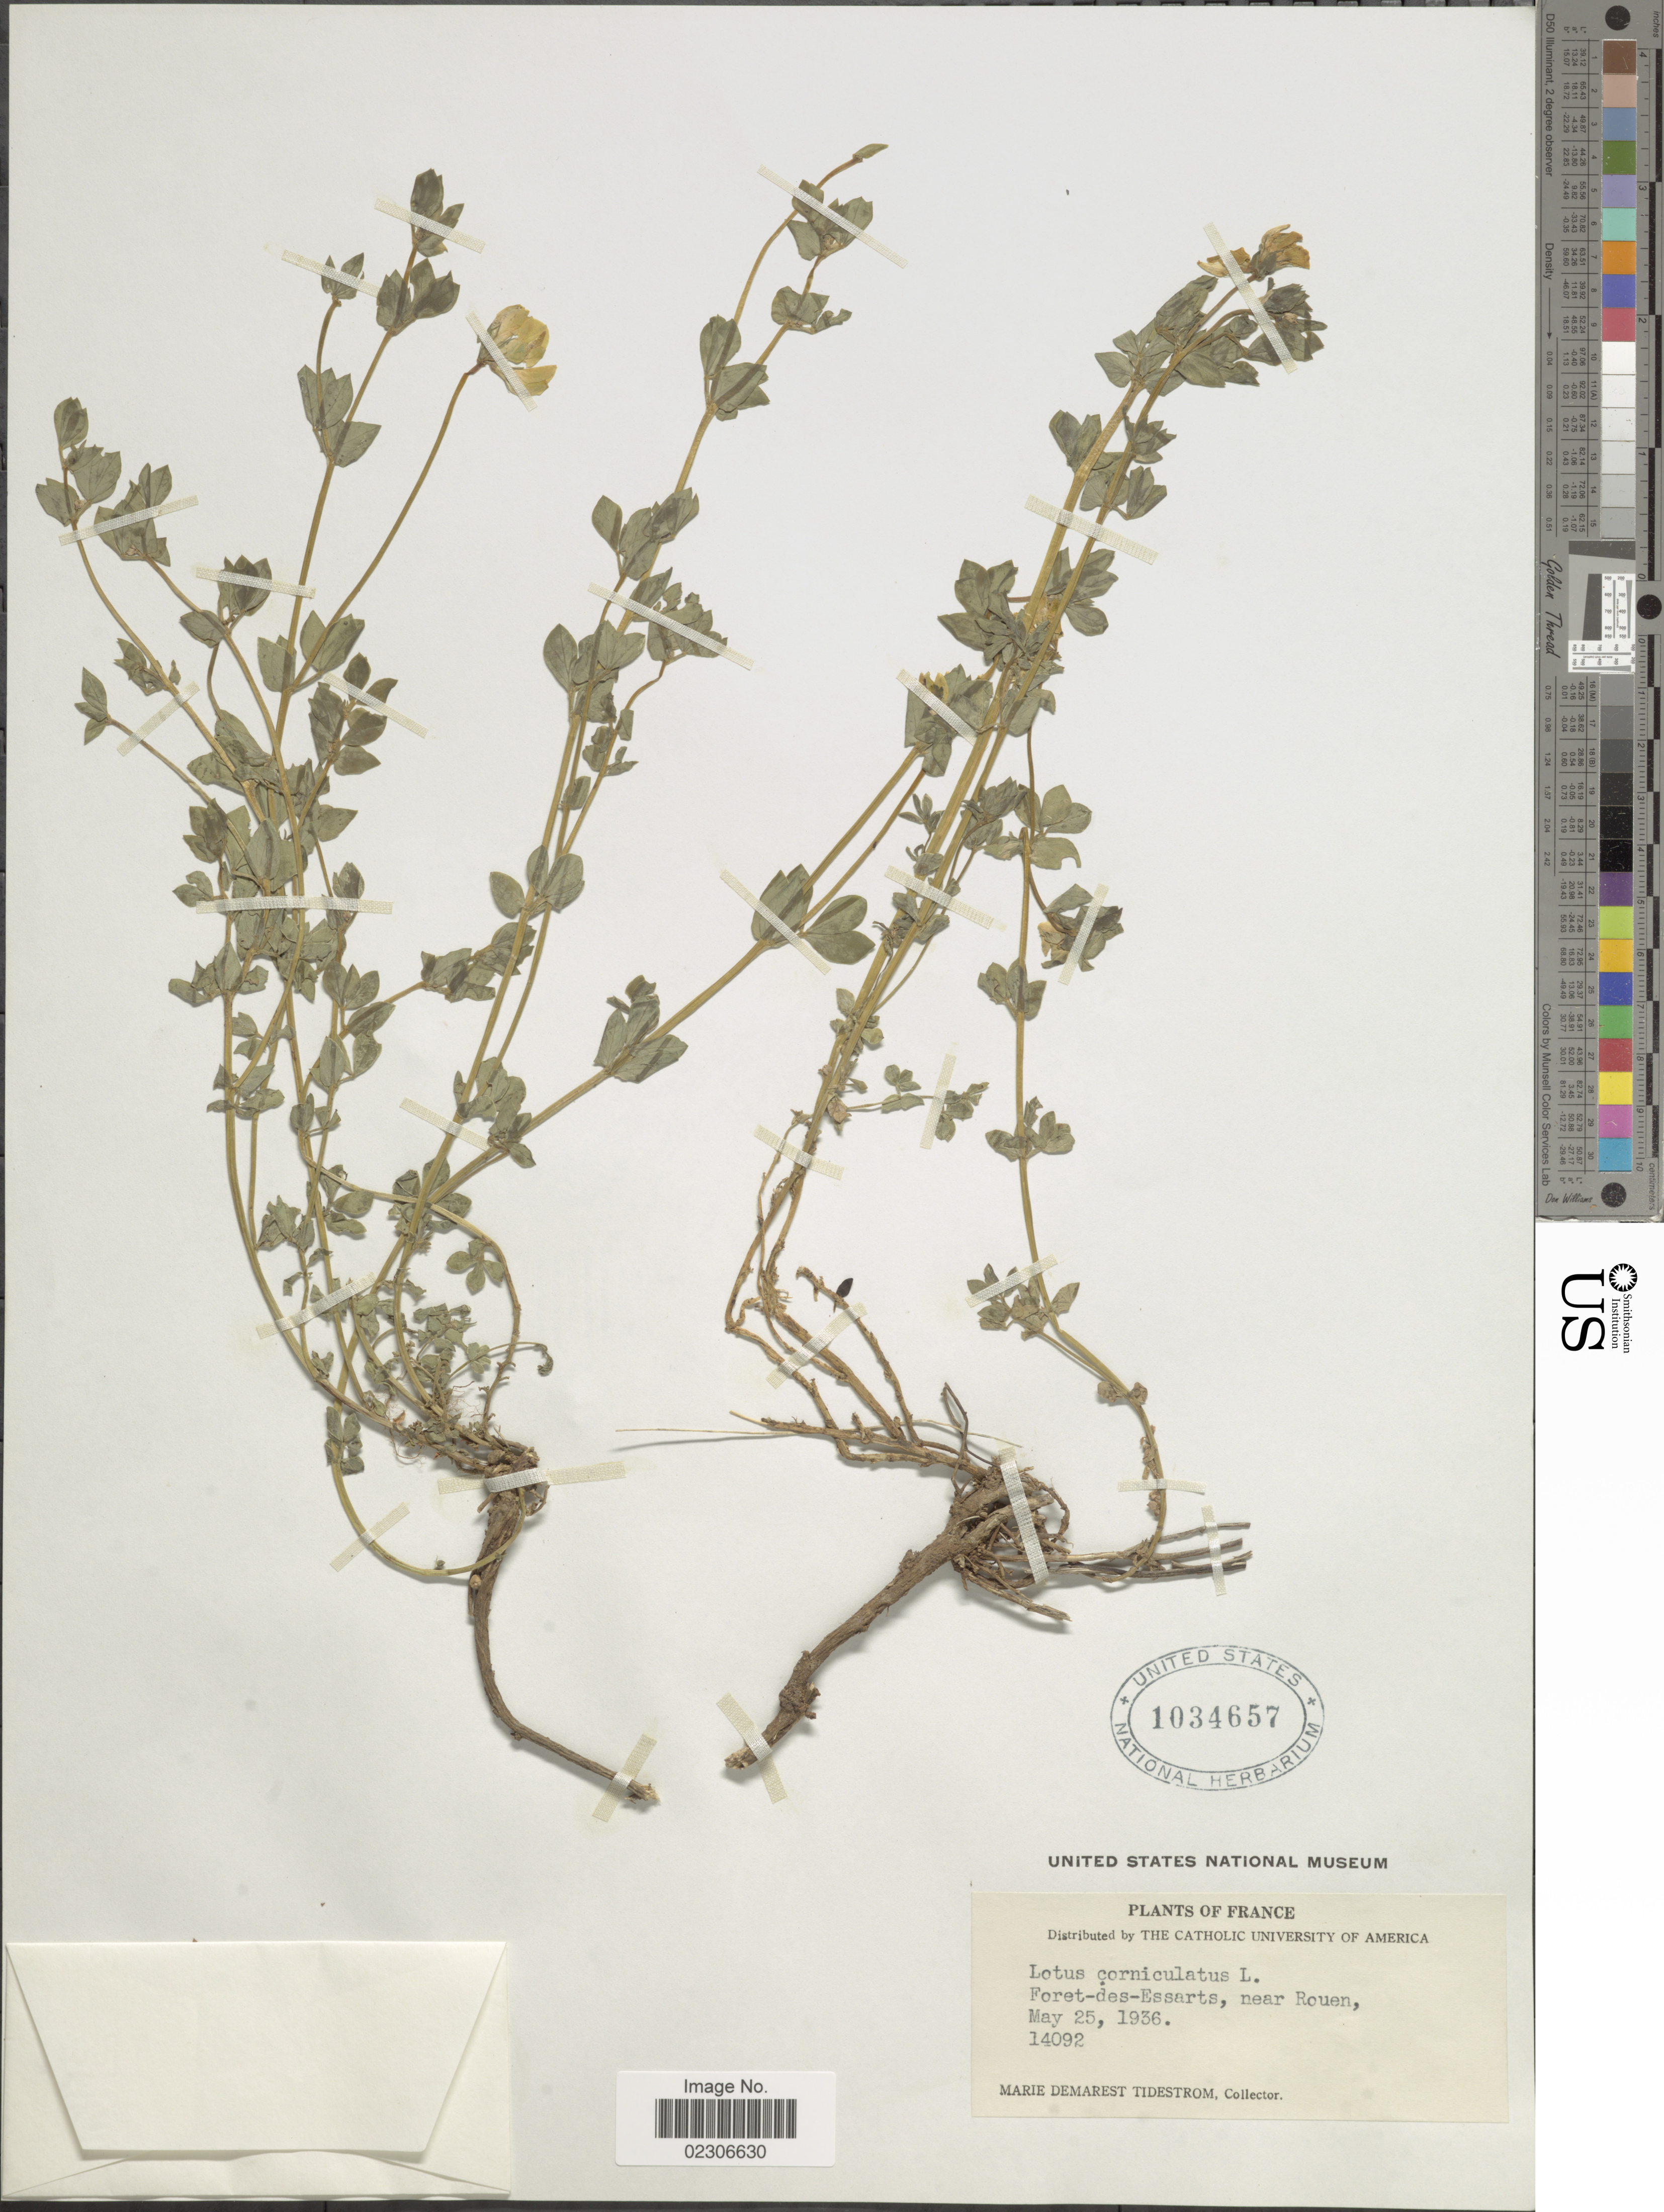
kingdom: Plantae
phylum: Tracheophyta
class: Magnoliopsida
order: Fabales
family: Fabaceae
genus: Lotus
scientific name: Lotus corniculatus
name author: L.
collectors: M. Tidestrom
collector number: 14092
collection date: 1936-05-25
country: France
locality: Foret-des-Essarts, near Rouen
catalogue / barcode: US 1034657